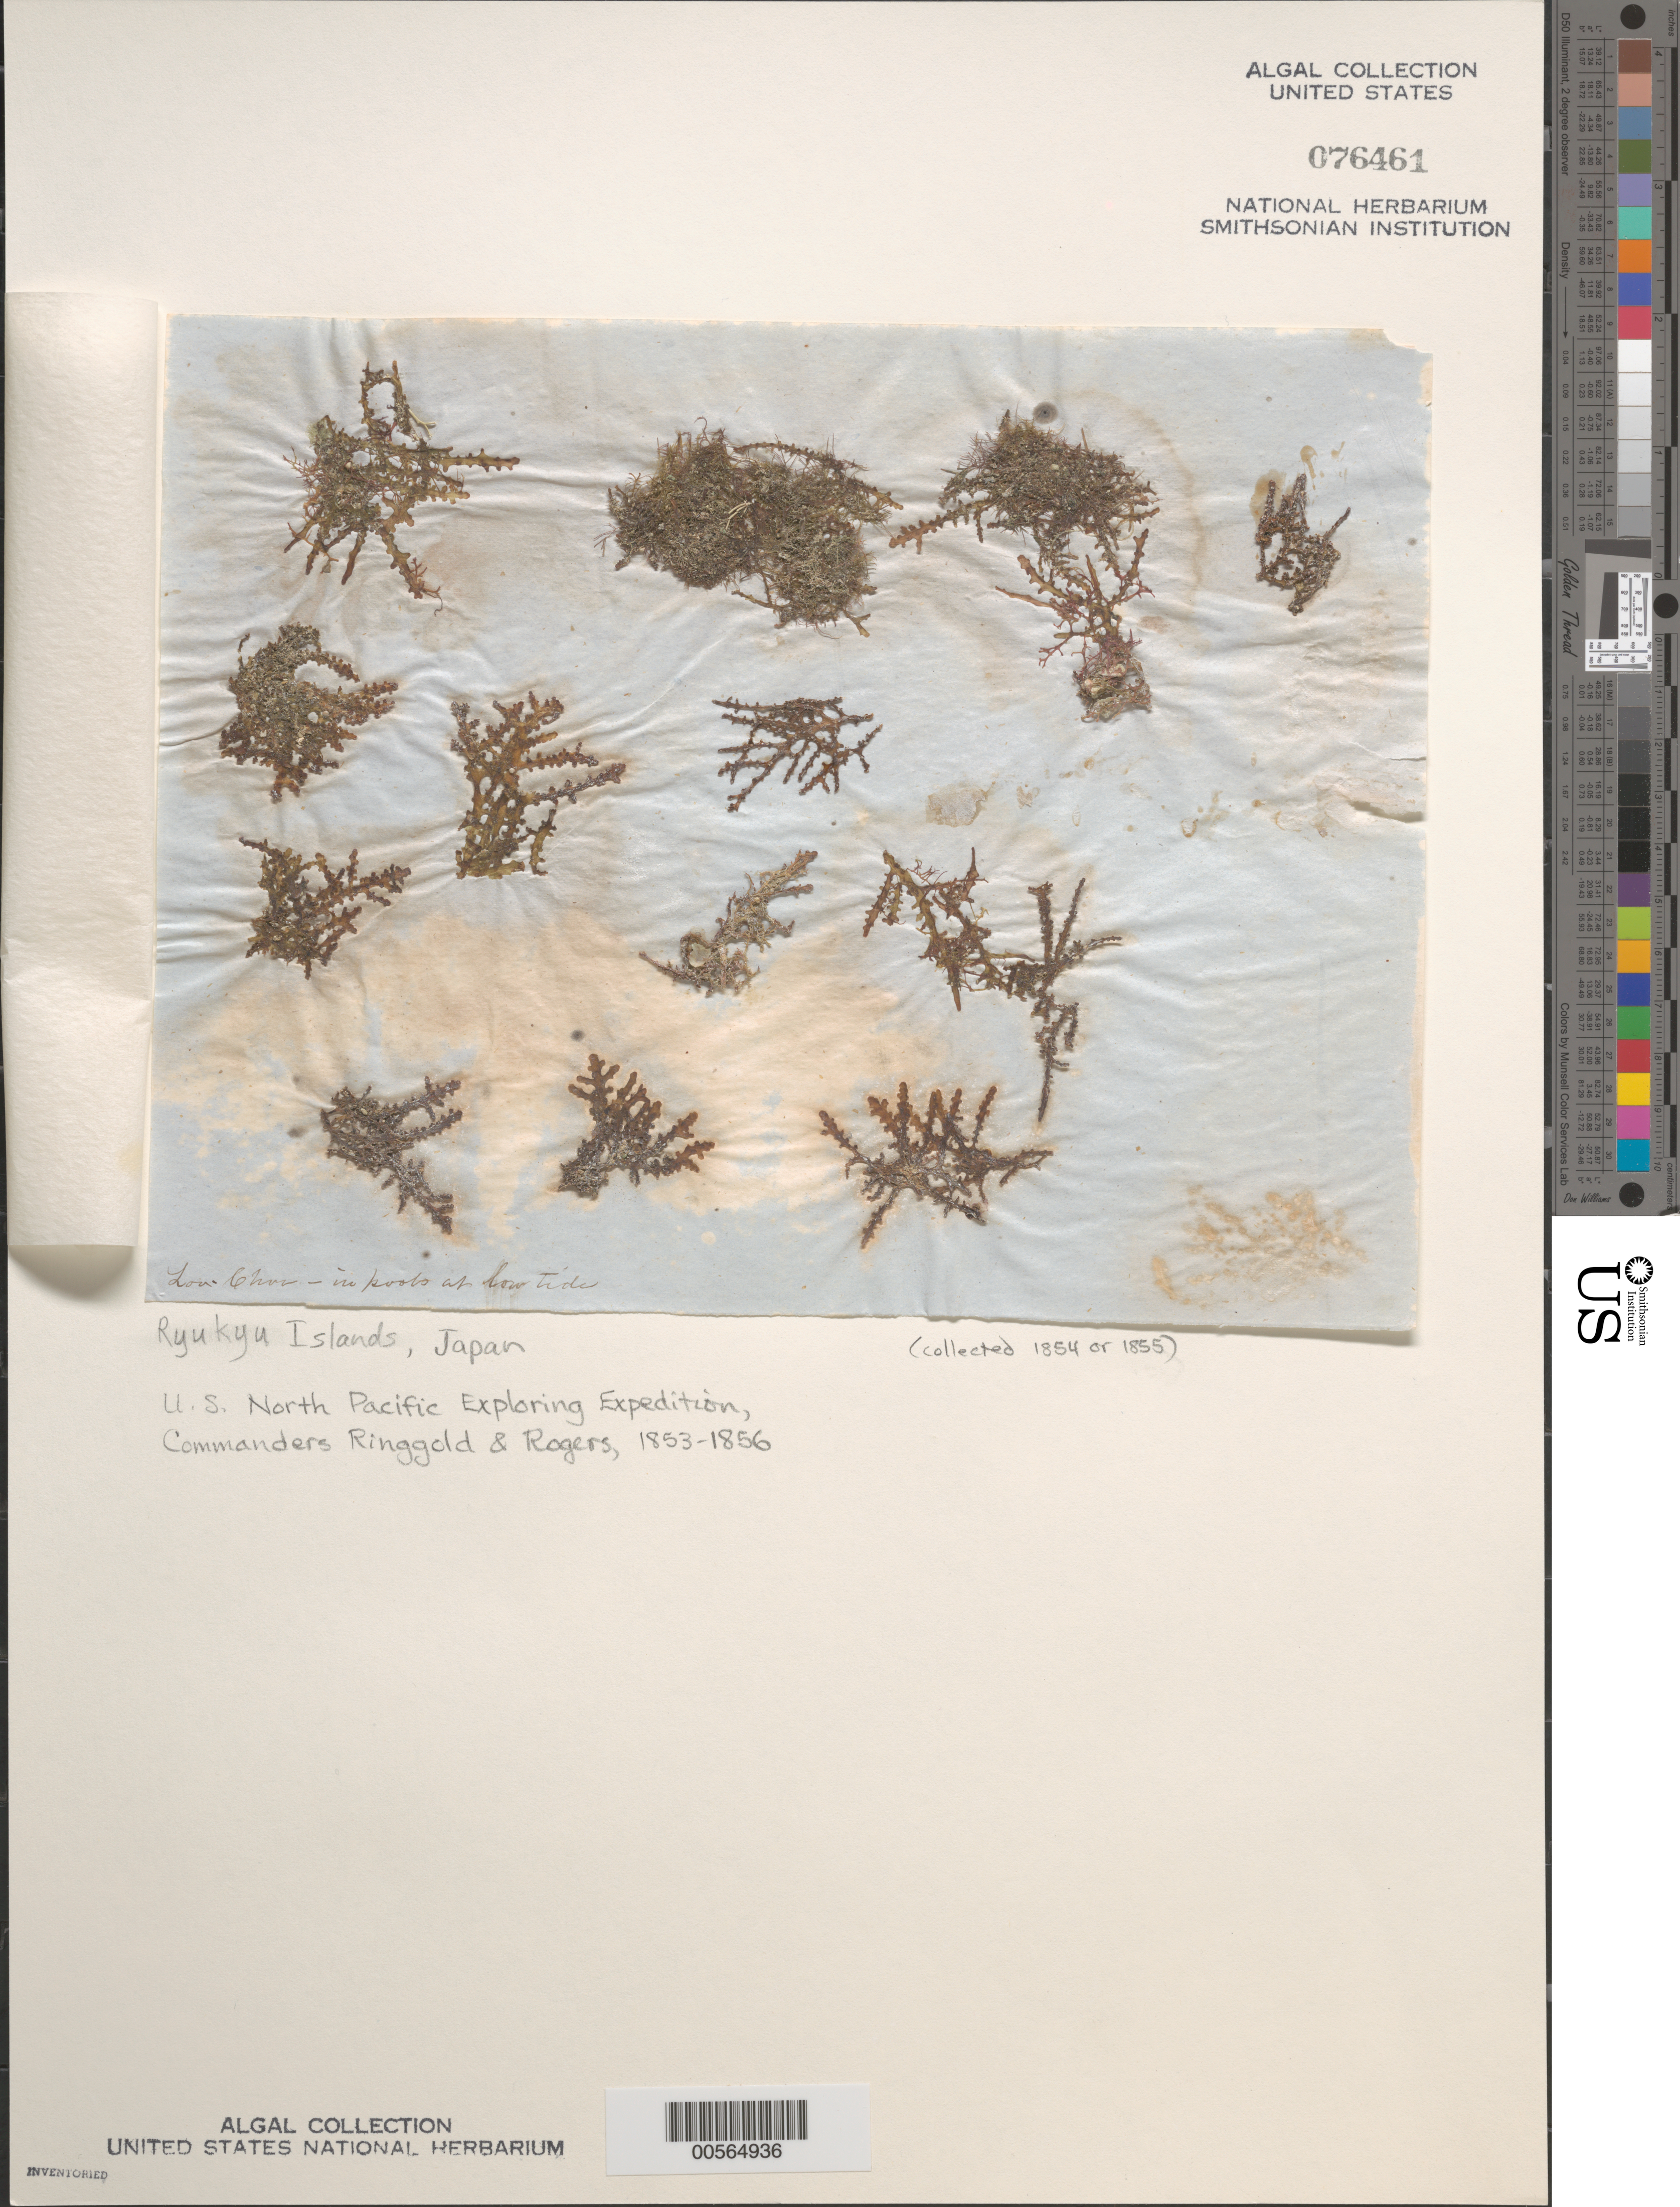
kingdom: Plantae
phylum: Rhodophyta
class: Florideophyceae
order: Ceramiales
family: Rhodomelaceae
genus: Palisada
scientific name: Palisada perforata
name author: (Bory) K.W. Nam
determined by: Algae name updating Project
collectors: C. Wright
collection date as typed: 1854 or -- --- 1855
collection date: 1854 or 1855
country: Japan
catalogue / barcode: US 76461